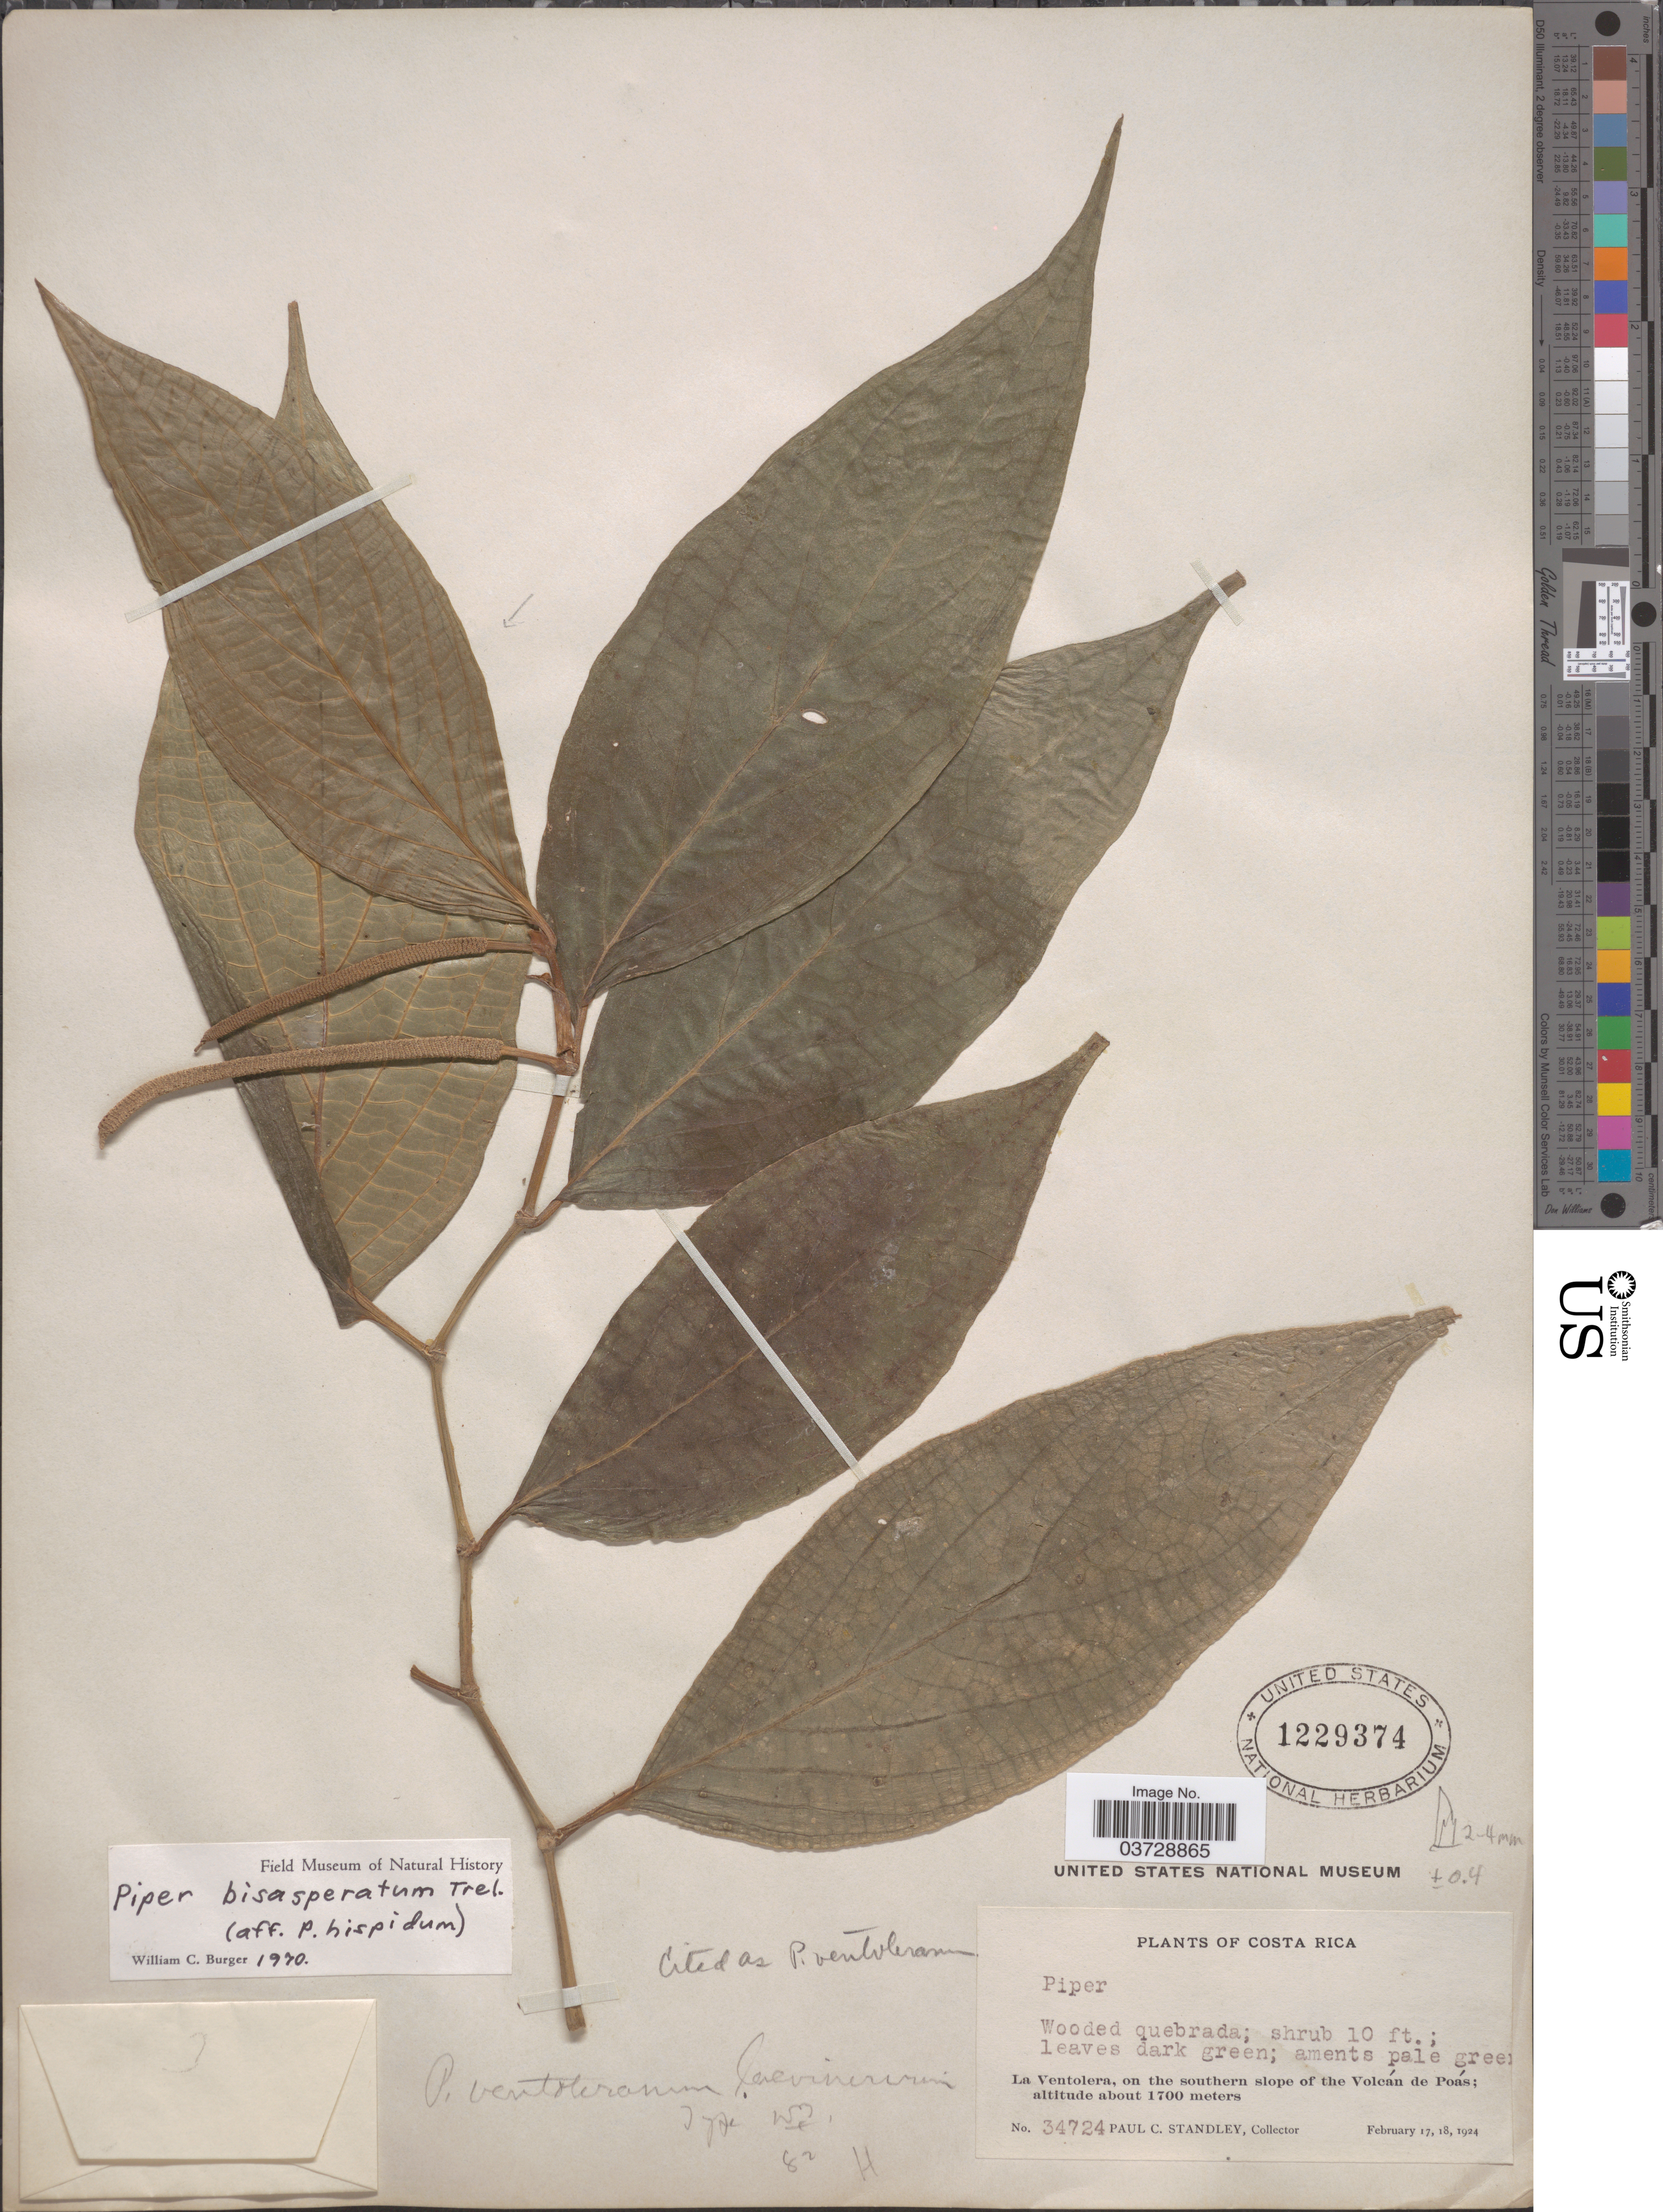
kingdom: Plantae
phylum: Tracheophyta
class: Magnoliopsida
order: Piperales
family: Piperaceae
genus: Piper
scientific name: Piper bisasperatum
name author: Trel.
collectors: P. C. Standley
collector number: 34724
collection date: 1924-02-17/1924-02-18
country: Costa Rica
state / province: San José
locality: La Ventolera, on the southern slope of the Volcán de Poás.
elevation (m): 1700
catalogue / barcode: US 1229374